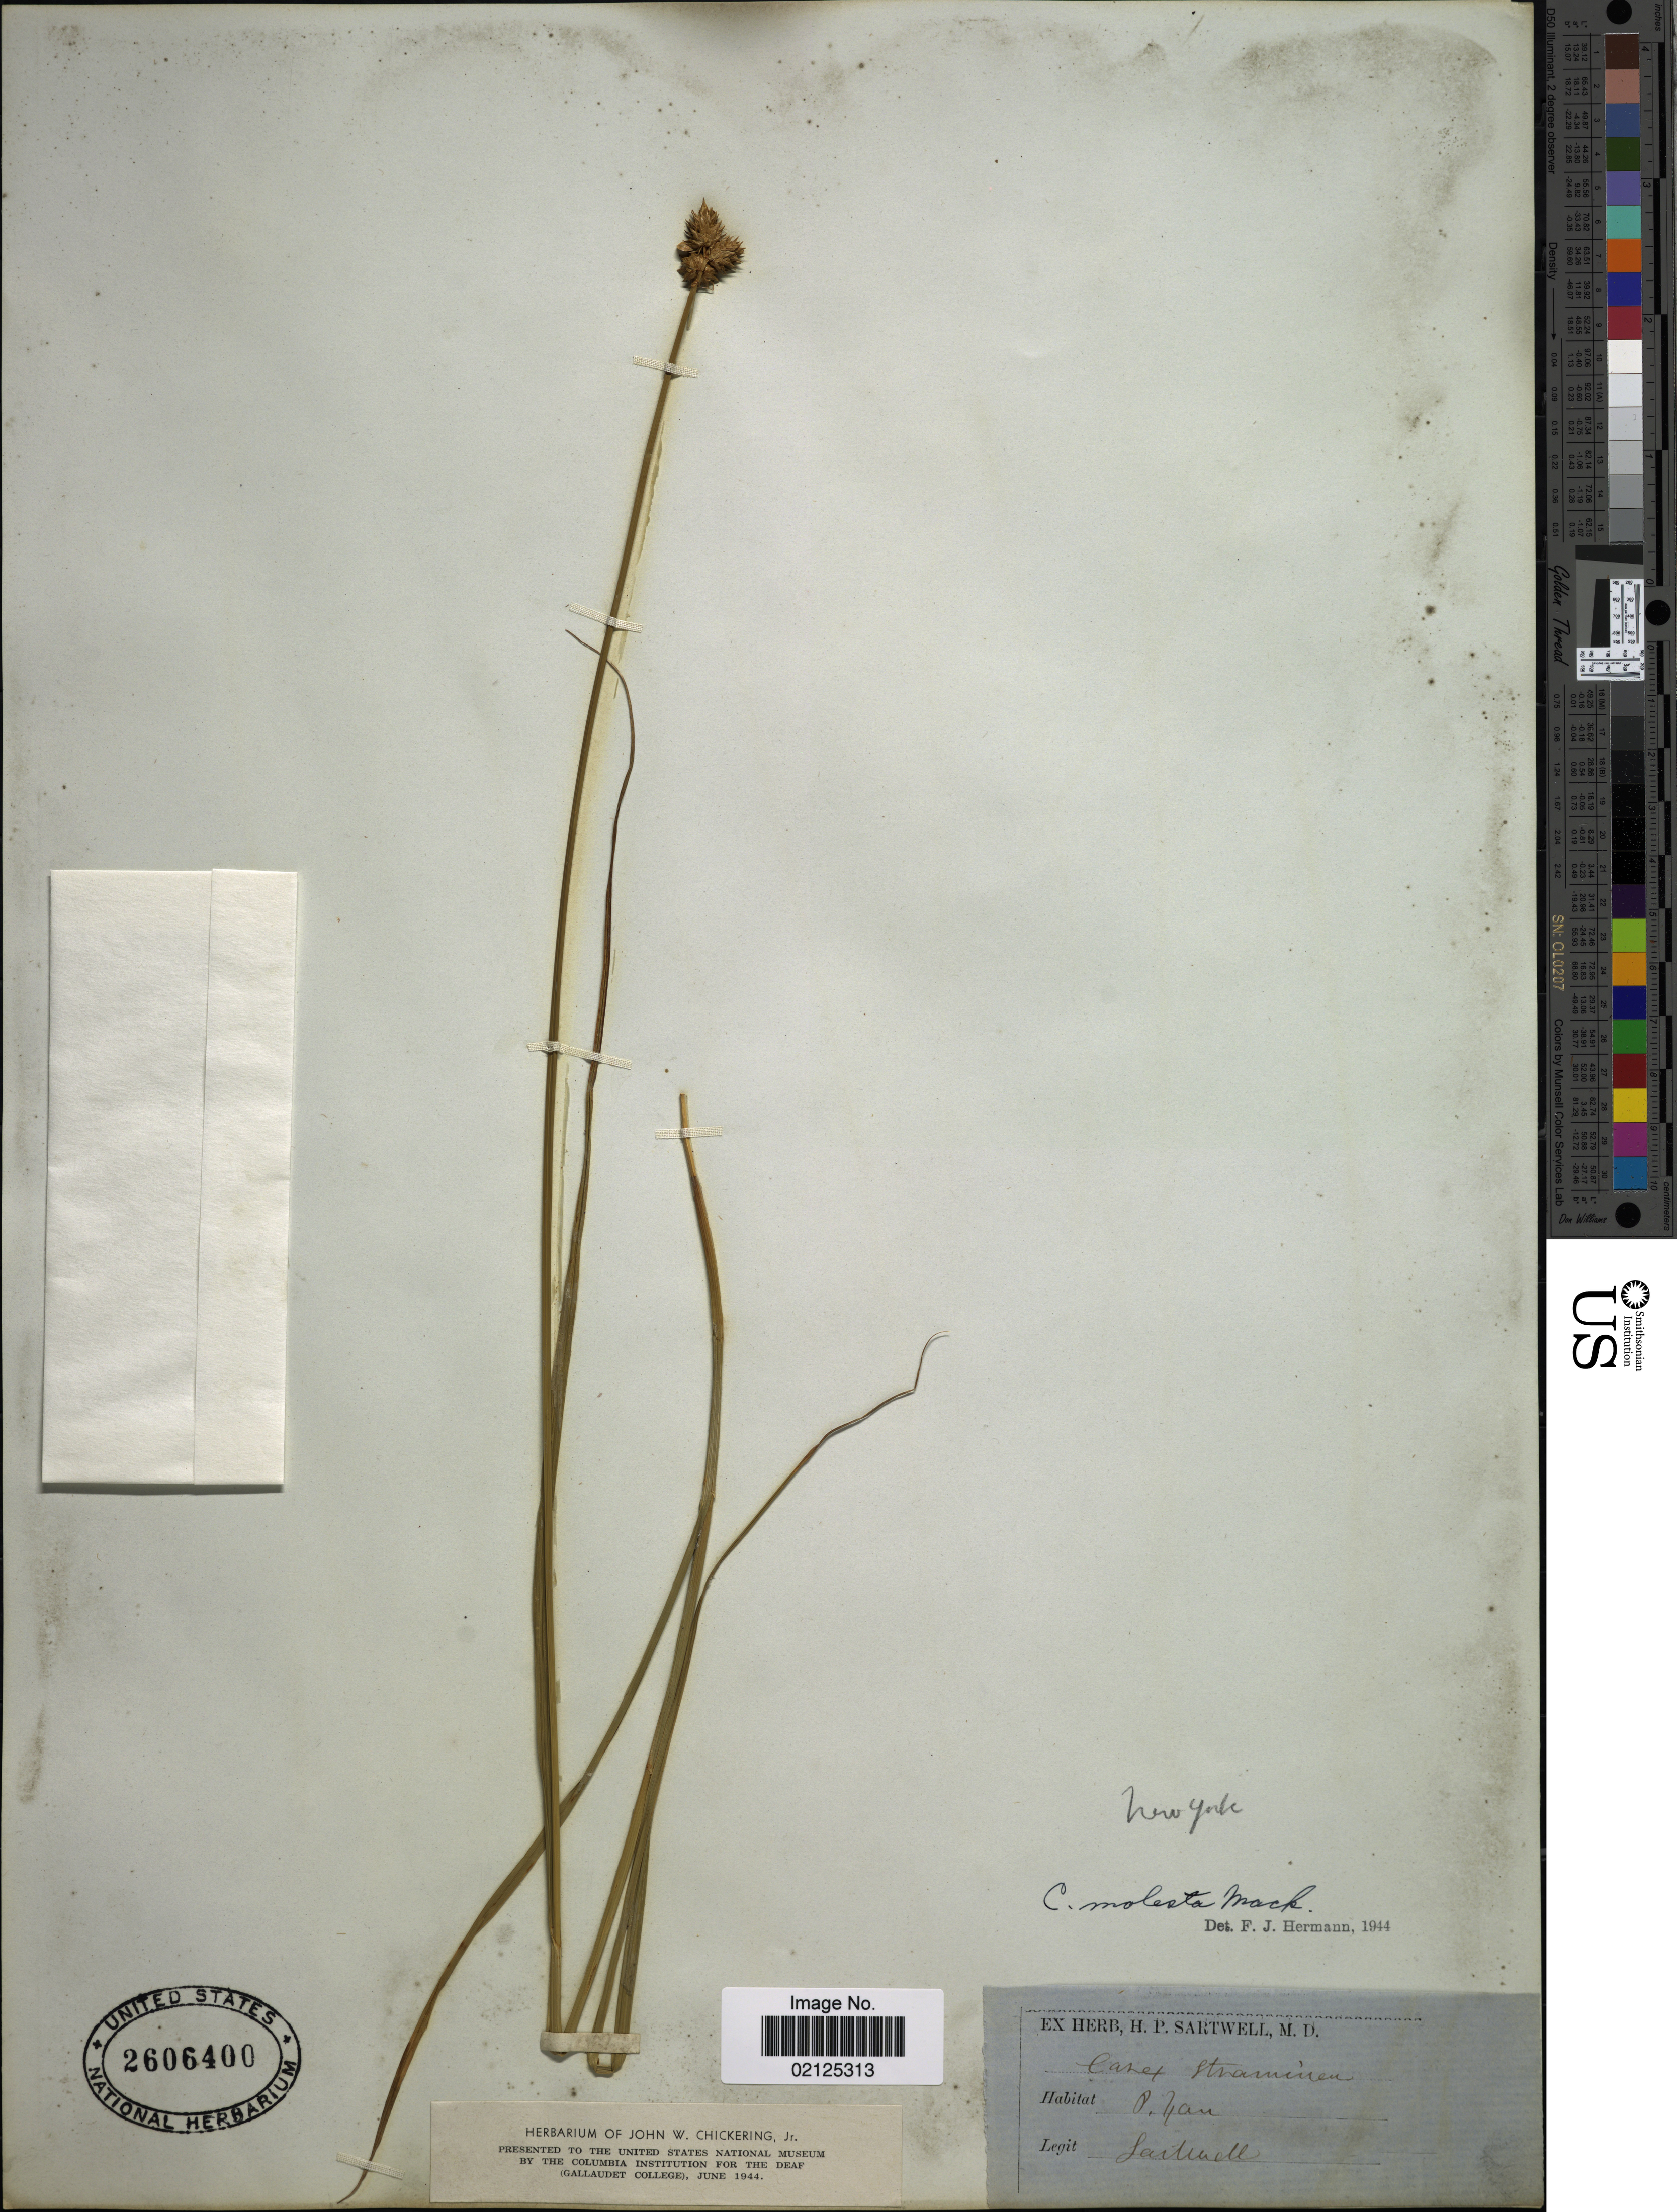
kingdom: Plantae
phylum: Tracheophyta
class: Liliopsida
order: Poales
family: Cyperaceae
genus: Carex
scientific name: Carex molesta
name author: Mack.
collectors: H. P. Sartwell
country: United States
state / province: New York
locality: P. Yan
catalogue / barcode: US 2606400